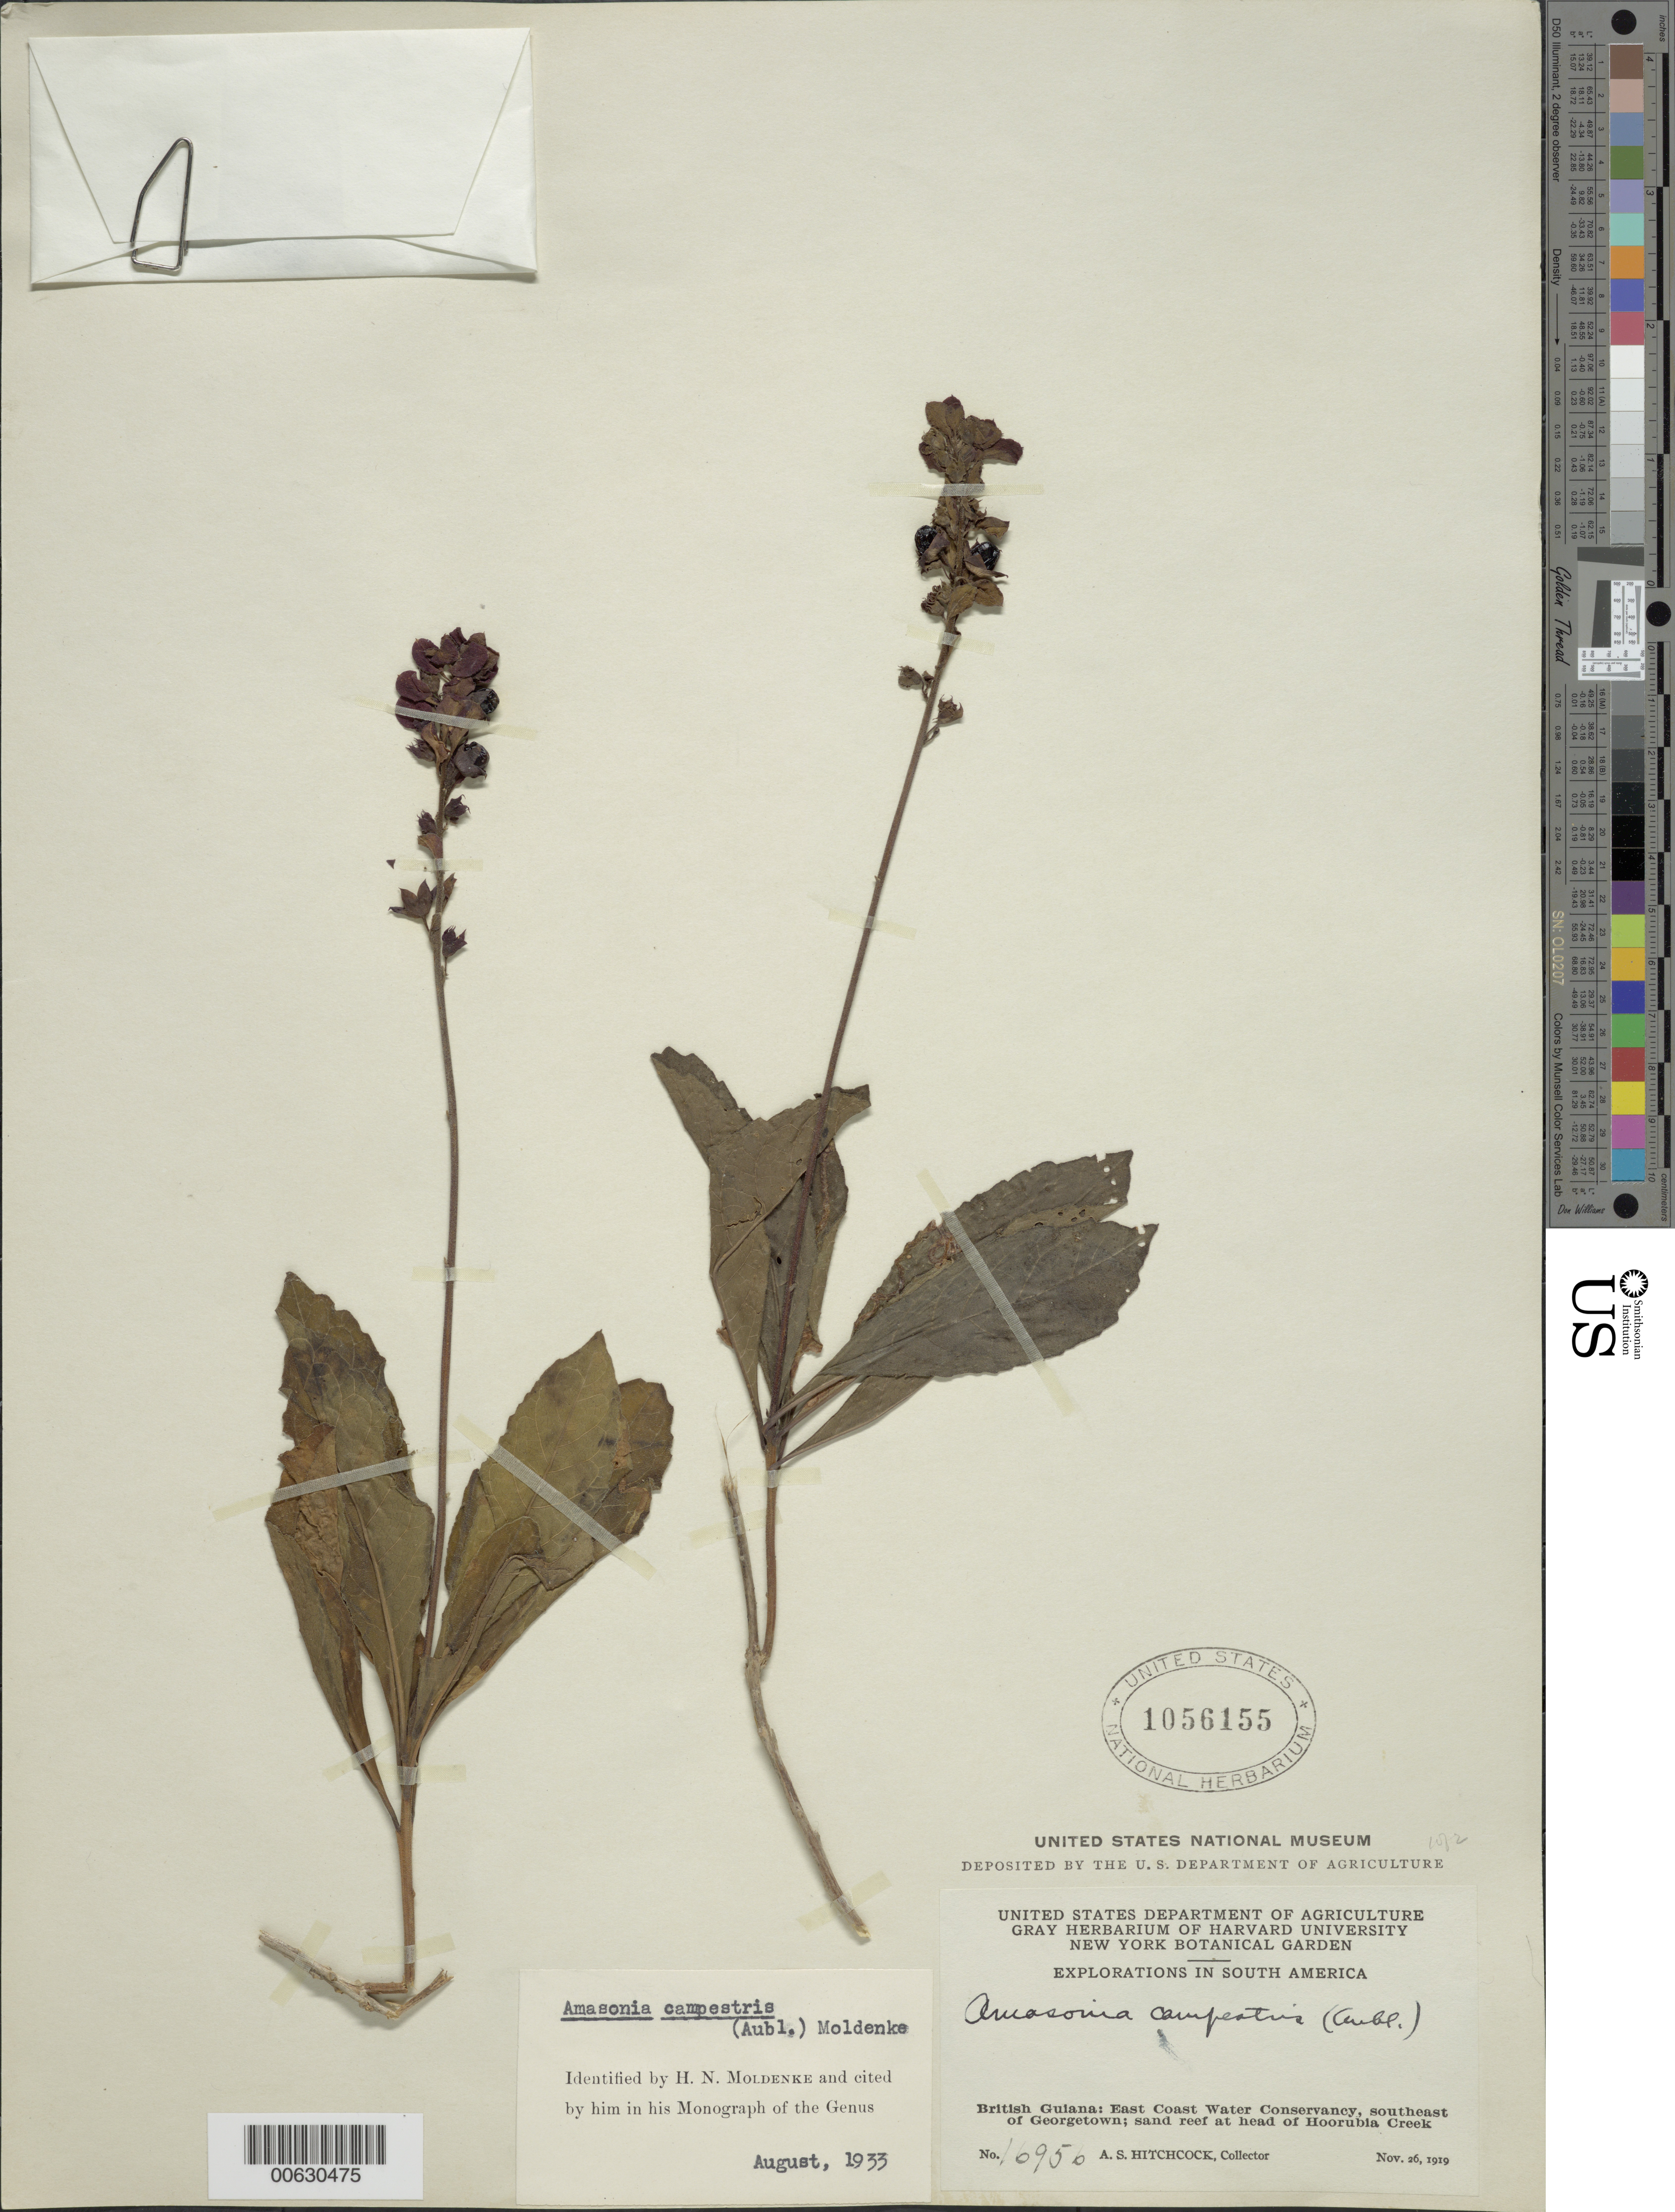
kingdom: Plantae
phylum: Tracheophyta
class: Magnoliopsida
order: Lamiales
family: Lamiaceae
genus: Amasonia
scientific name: Amasonia campestris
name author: (Aubl.) Moldenke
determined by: Moldenke, H. N.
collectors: A. S. Hitchcock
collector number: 16956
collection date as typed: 26-Nov-19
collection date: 1919-11-26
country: Guyana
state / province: Demerara-Mahaica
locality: Hoorubea Creek, head of, SE of Georgetown, East Coast Water Conservancy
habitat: Sandy savanna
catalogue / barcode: US 1056155